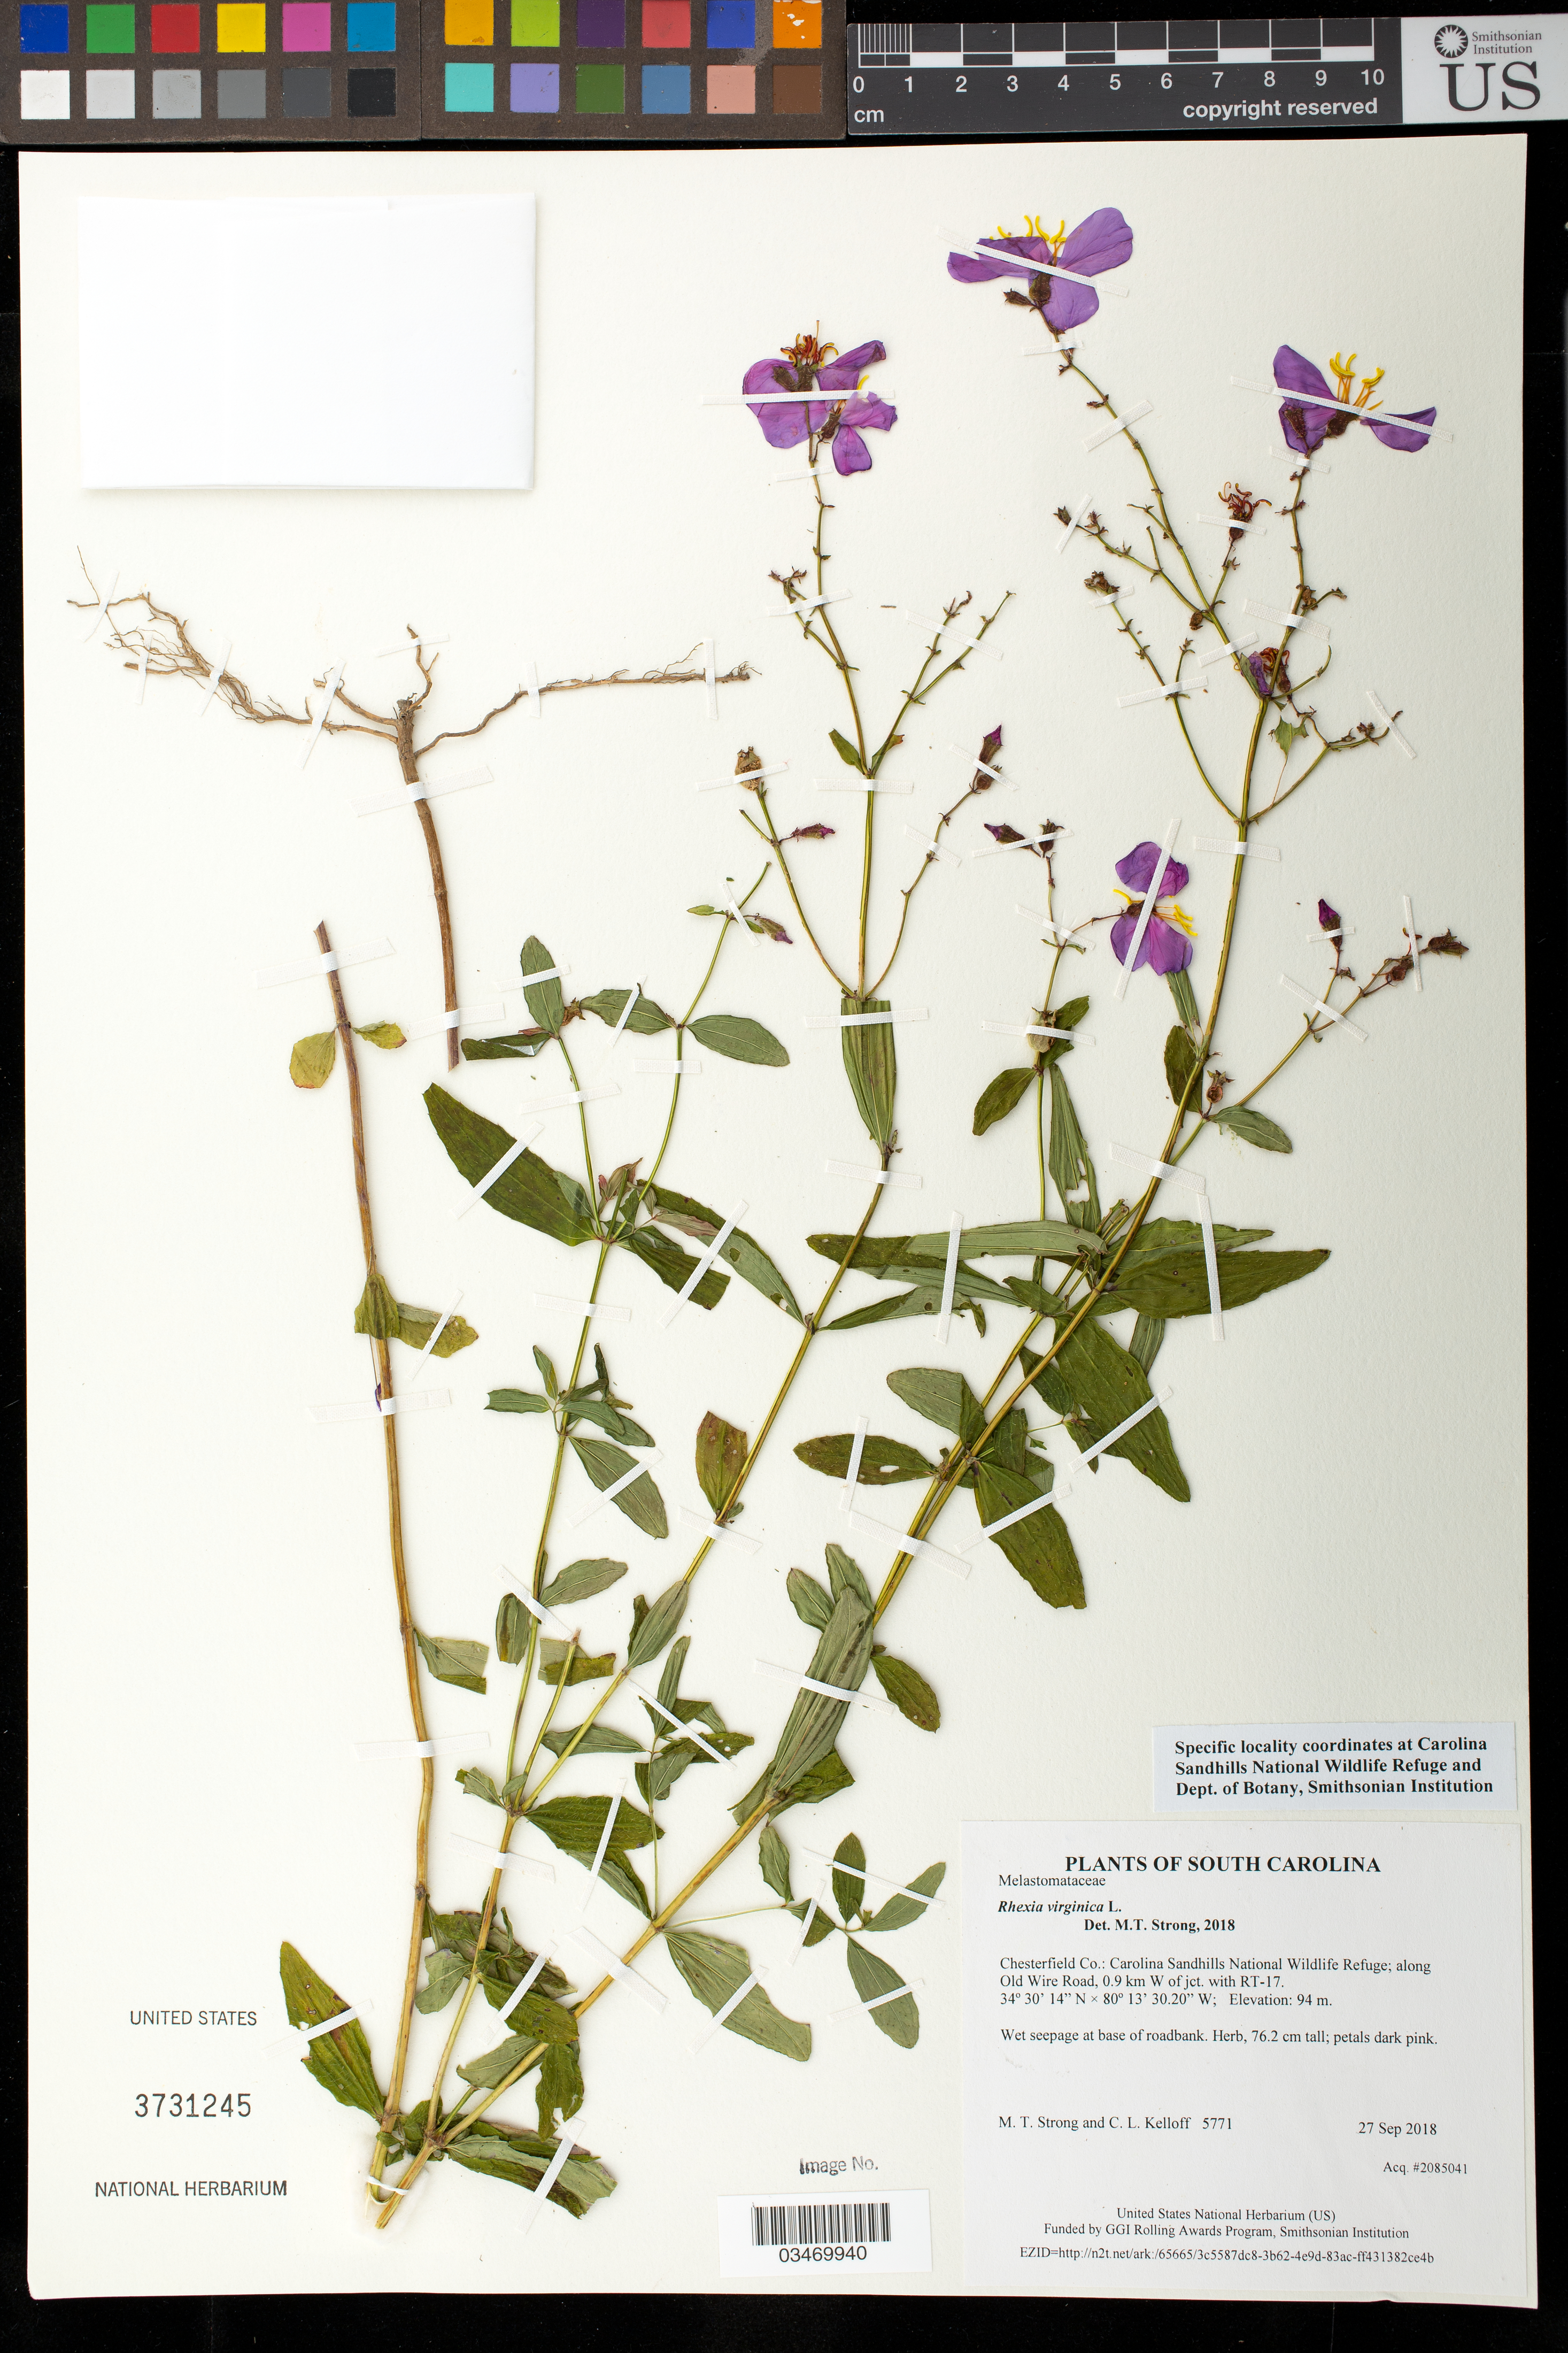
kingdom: Plantae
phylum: Tracheophyta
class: Magnoliopsida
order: Myrtales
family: Melastomataceae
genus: Rhexia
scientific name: Rhexia virginica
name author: L.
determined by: Strong, M. T., (US), Smithsonian Institution - National Museum of Natural History (UNITED STATES)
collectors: M. T. Strong & C. L. Kelloff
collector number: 5771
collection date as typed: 27 Sep 2018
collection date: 2018-09-27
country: United States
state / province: South Carolina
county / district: Chesterfield Co.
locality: Carolina Sandhills National Wildlife Refuge; along Old Wire Road, 0.9 km W of jct. with RT-17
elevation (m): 94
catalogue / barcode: US 3731245